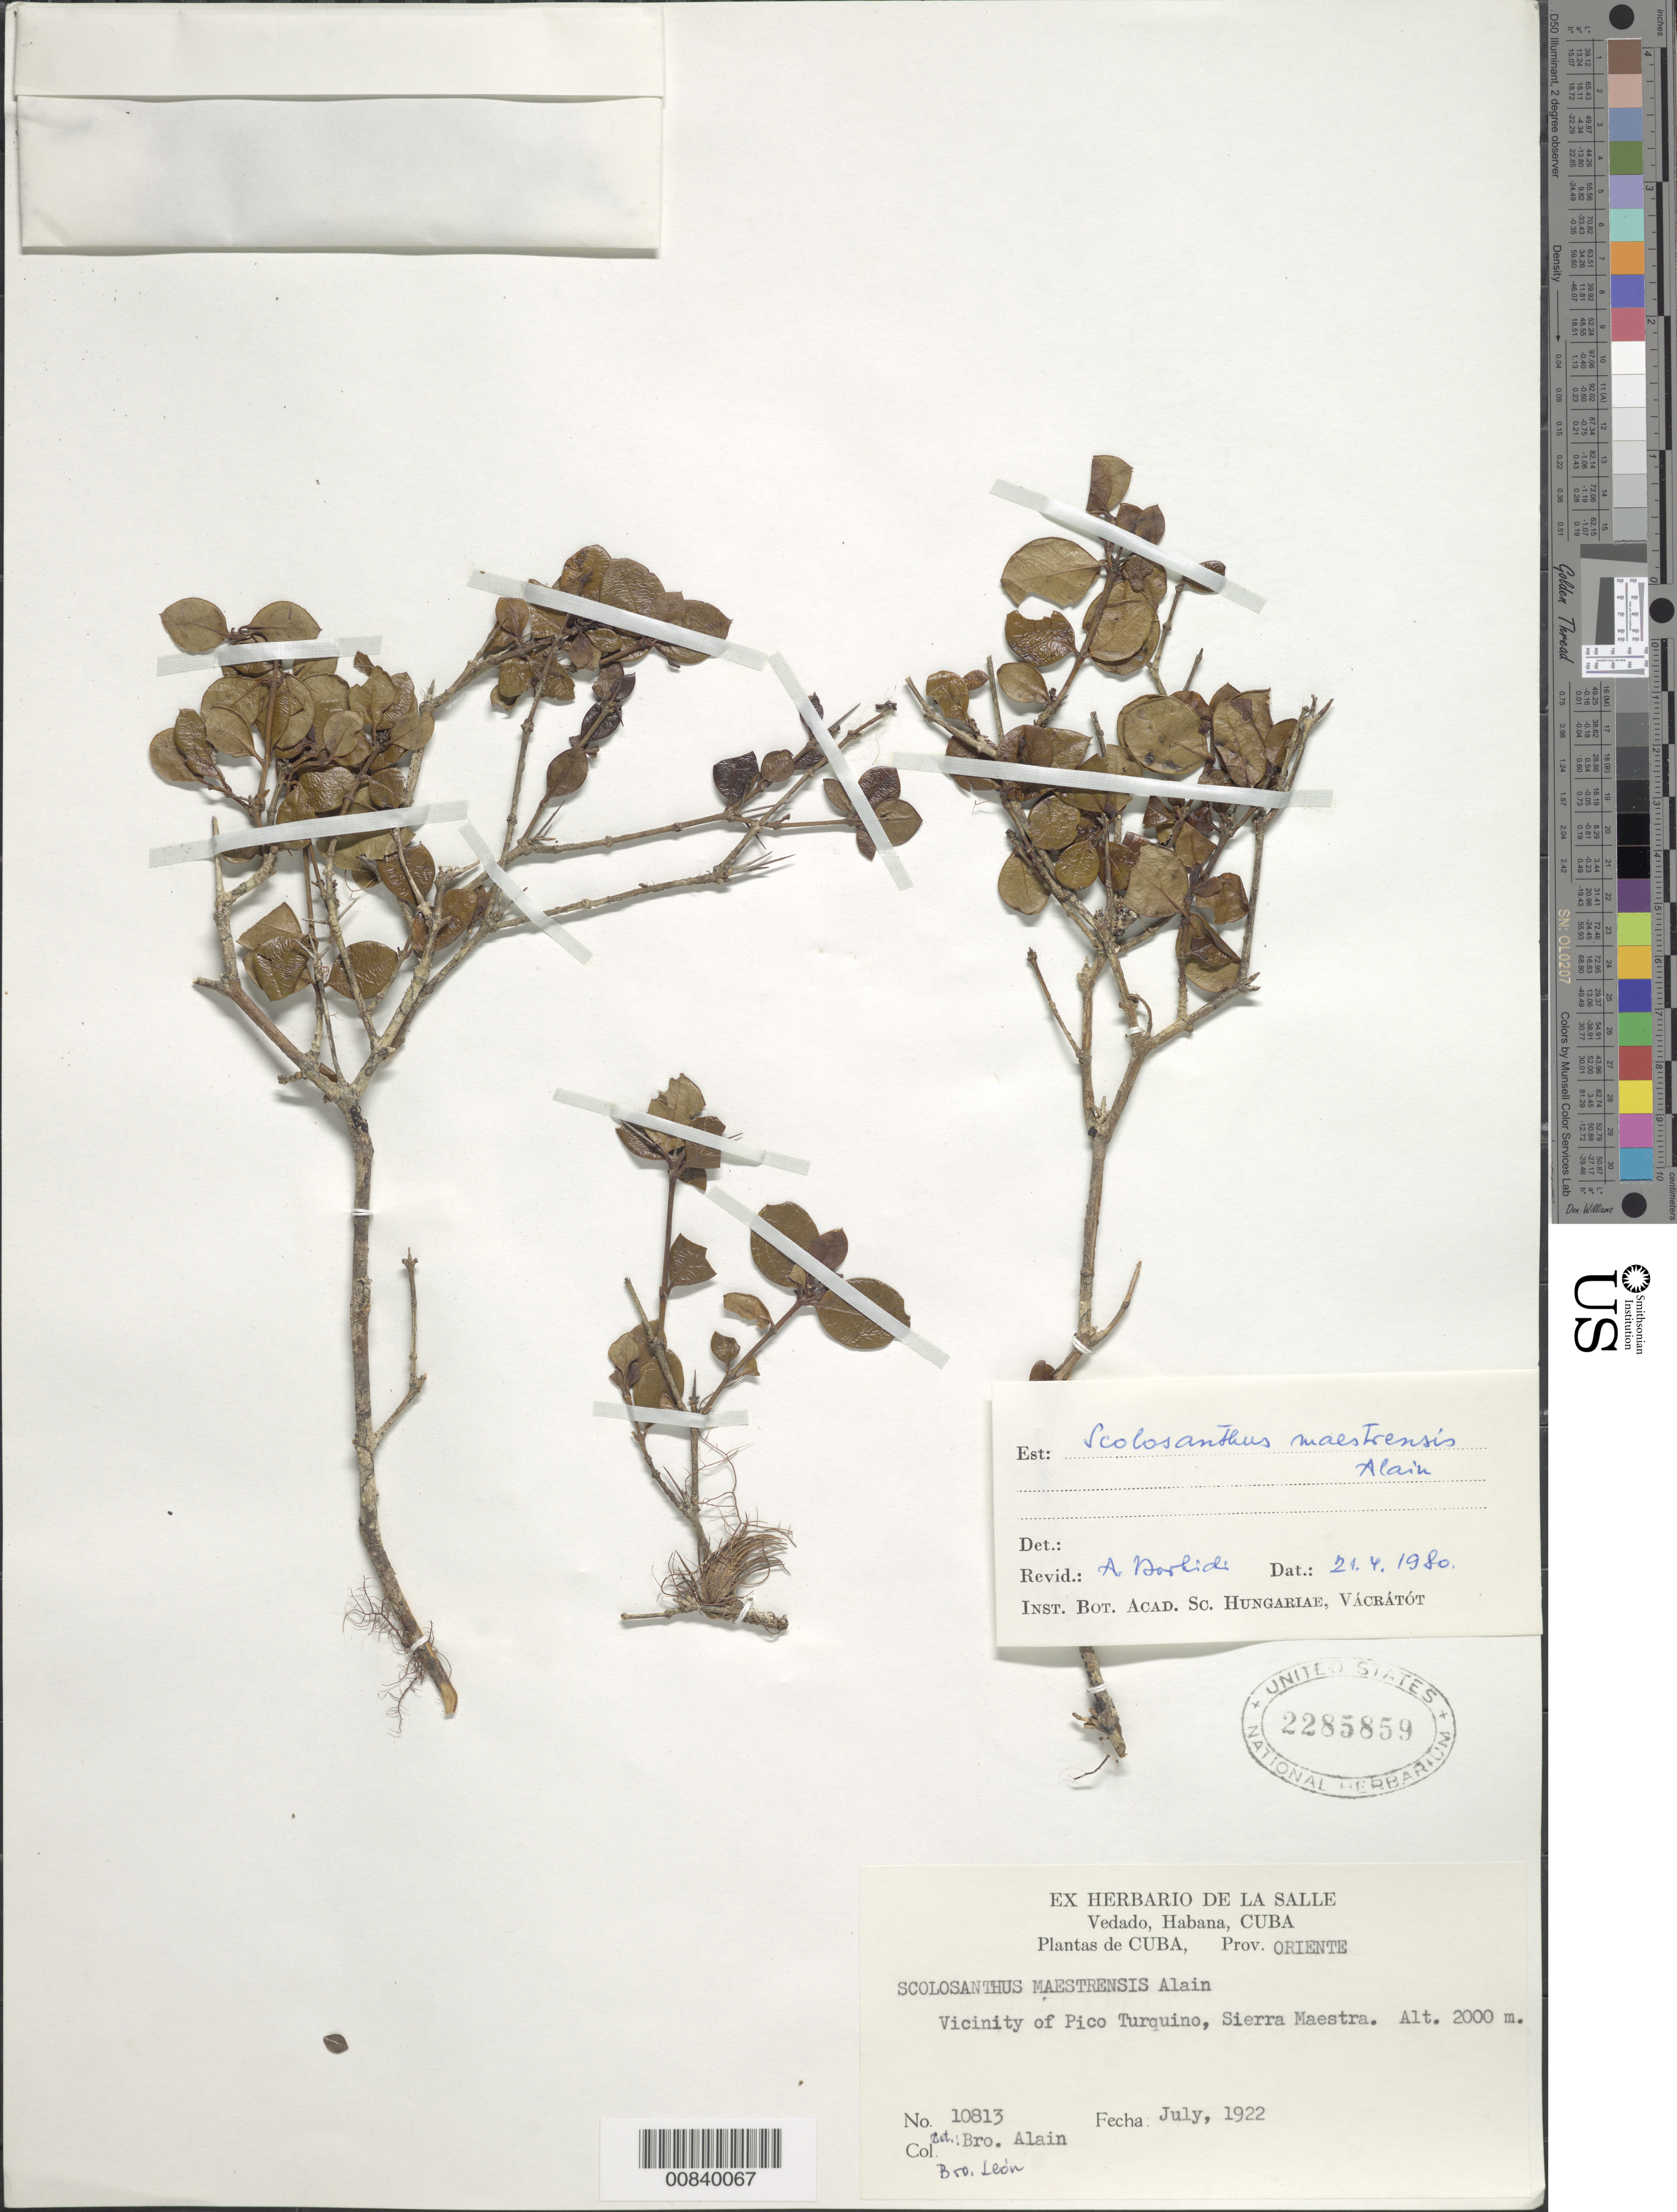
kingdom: Plantae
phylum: Tracheophyta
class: Magnoliopsida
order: Gentianales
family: Rubiaceae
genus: Scolosanthus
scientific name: Scolosanthus maestrensis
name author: Alain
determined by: Liogier, Alain H.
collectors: Bro. León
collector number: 10813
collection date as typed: Jul 1922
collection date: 1922-07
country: Cuba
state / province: Oriente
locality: Vicinity of Pico Turquino, Sierra Maestra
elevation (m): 2000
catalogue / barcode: US 2285859